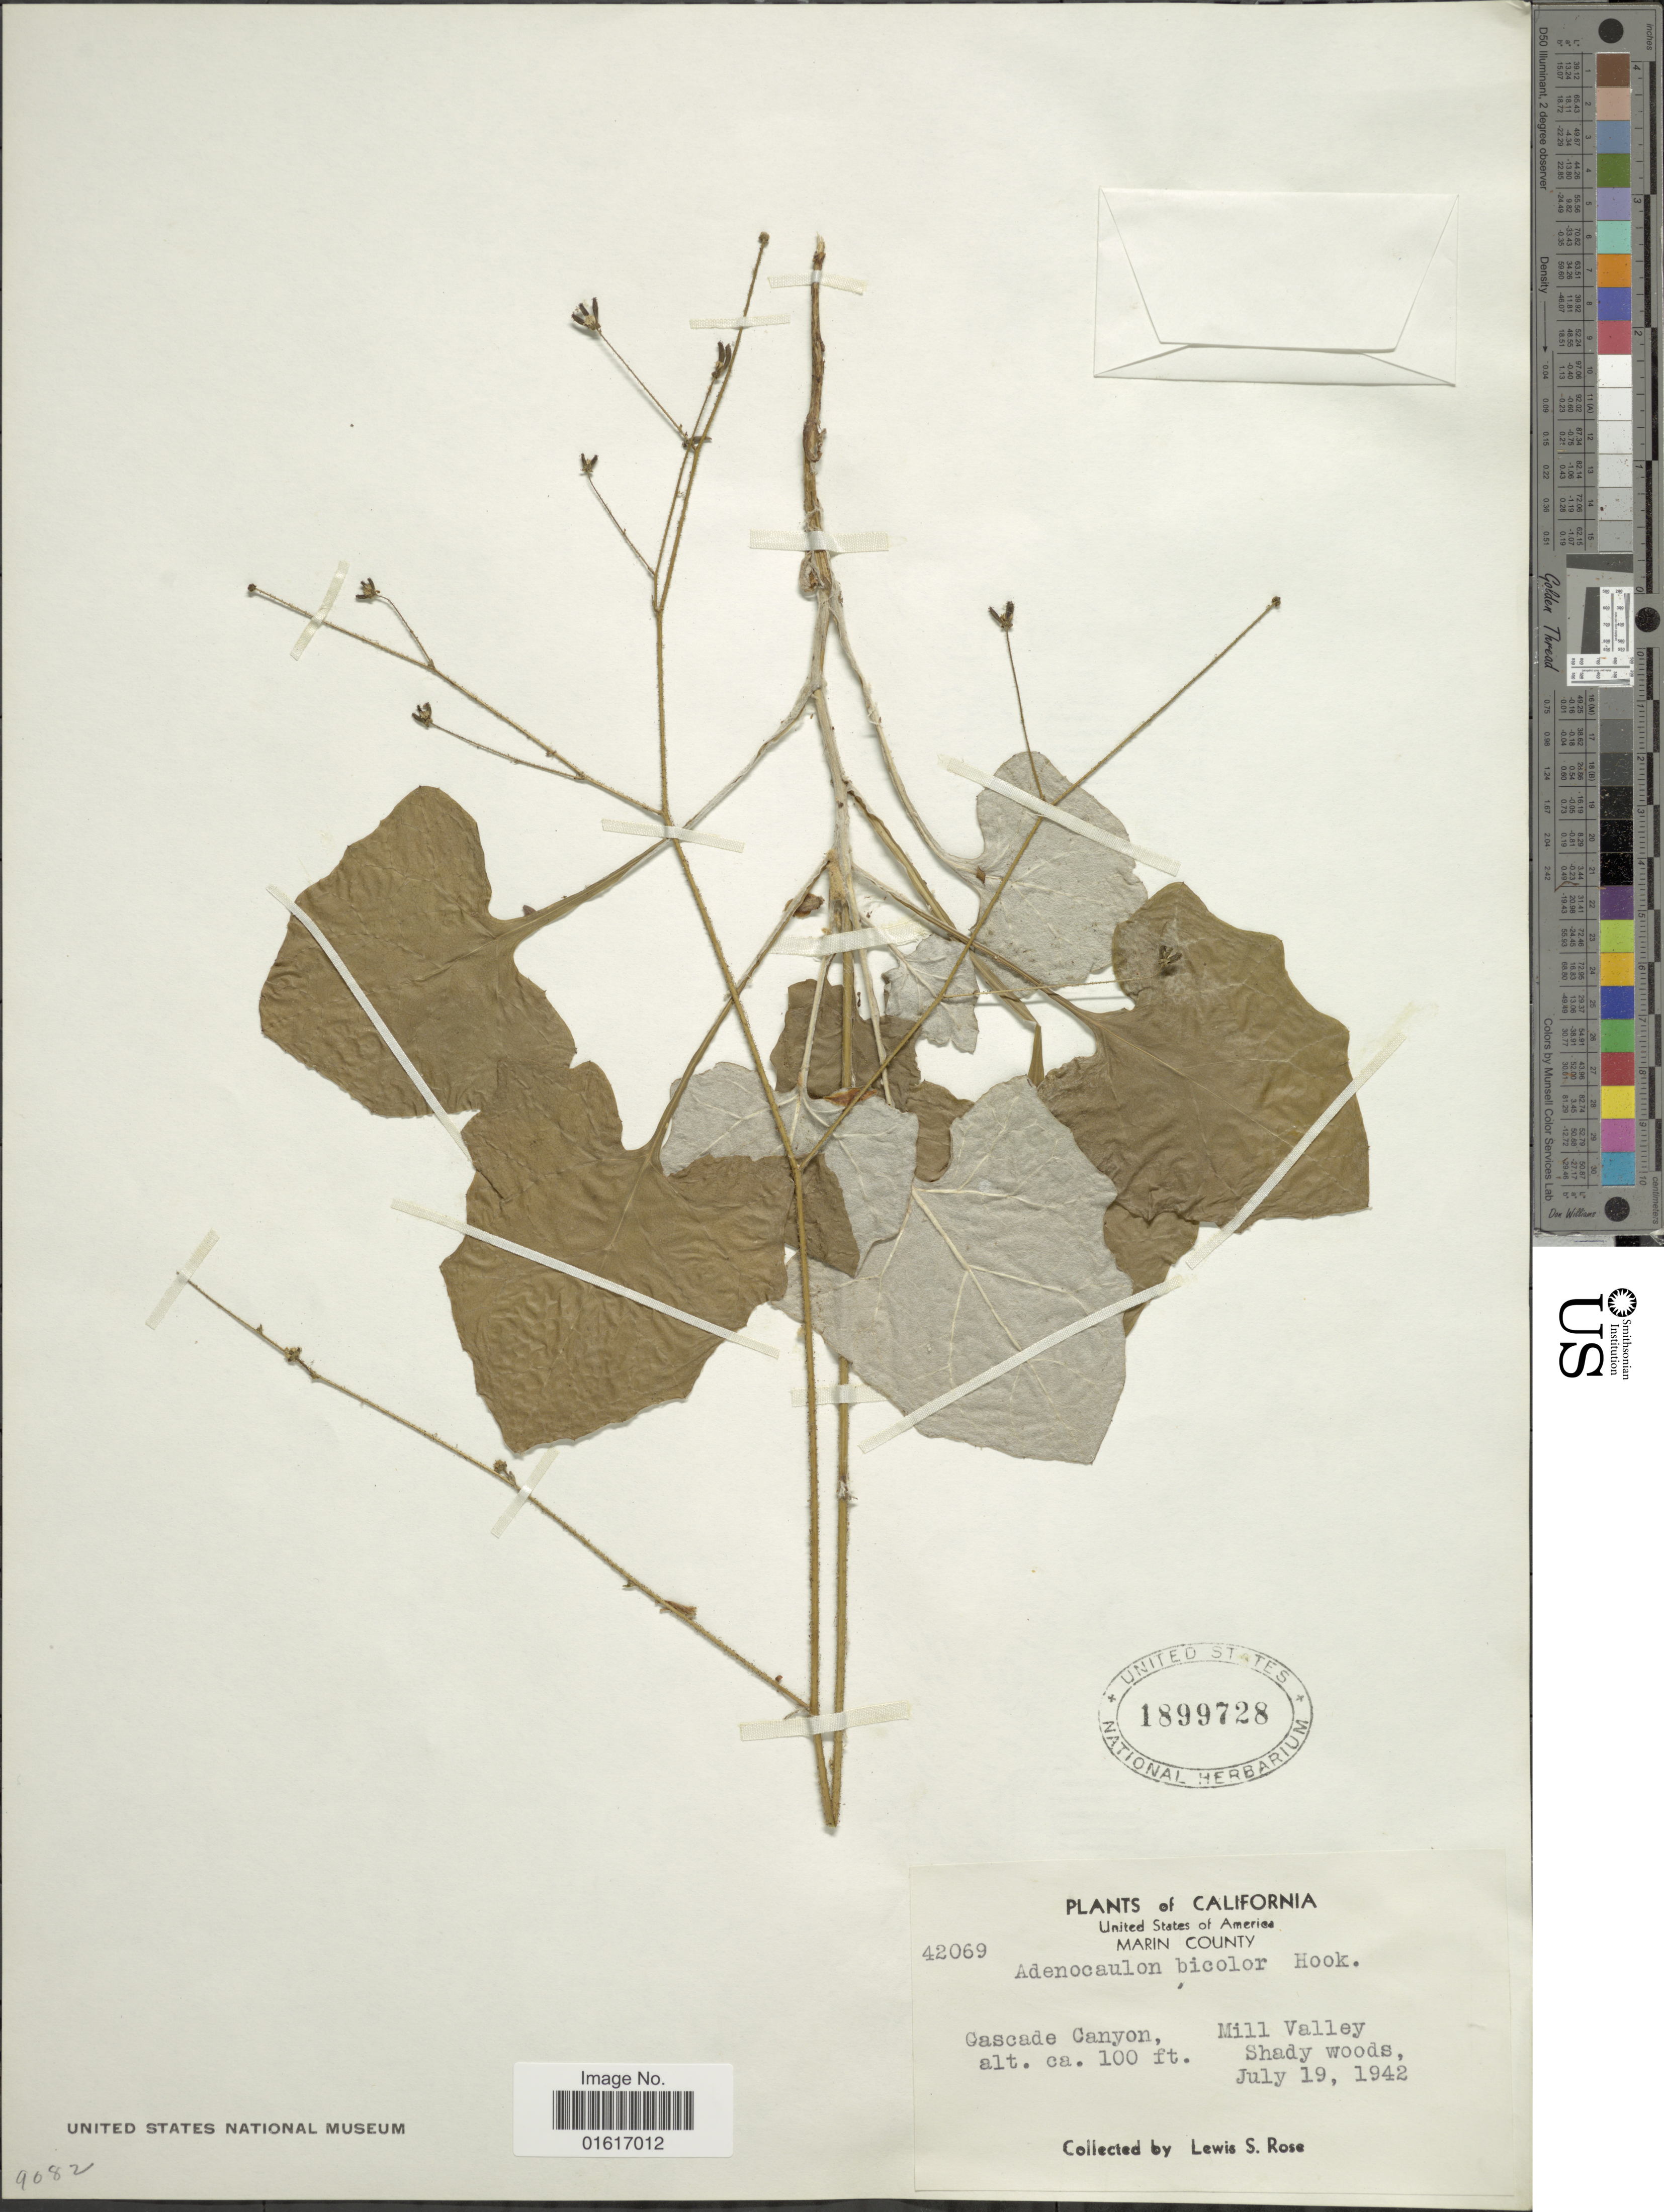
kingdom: Plantae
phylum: Tracheophyta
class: Magnoliopsida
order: Asterales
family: Asteraceae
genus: Adenocaulon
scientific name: Adenocaulon bicolor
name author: Hook.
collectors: L. S. Rose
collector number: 42069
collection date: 1942-07-19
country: United States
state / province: California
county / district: Marin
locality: Marin County, Cascade Canyon, Mill Valley, Shady woods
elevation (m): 30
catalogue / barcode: US 1899728